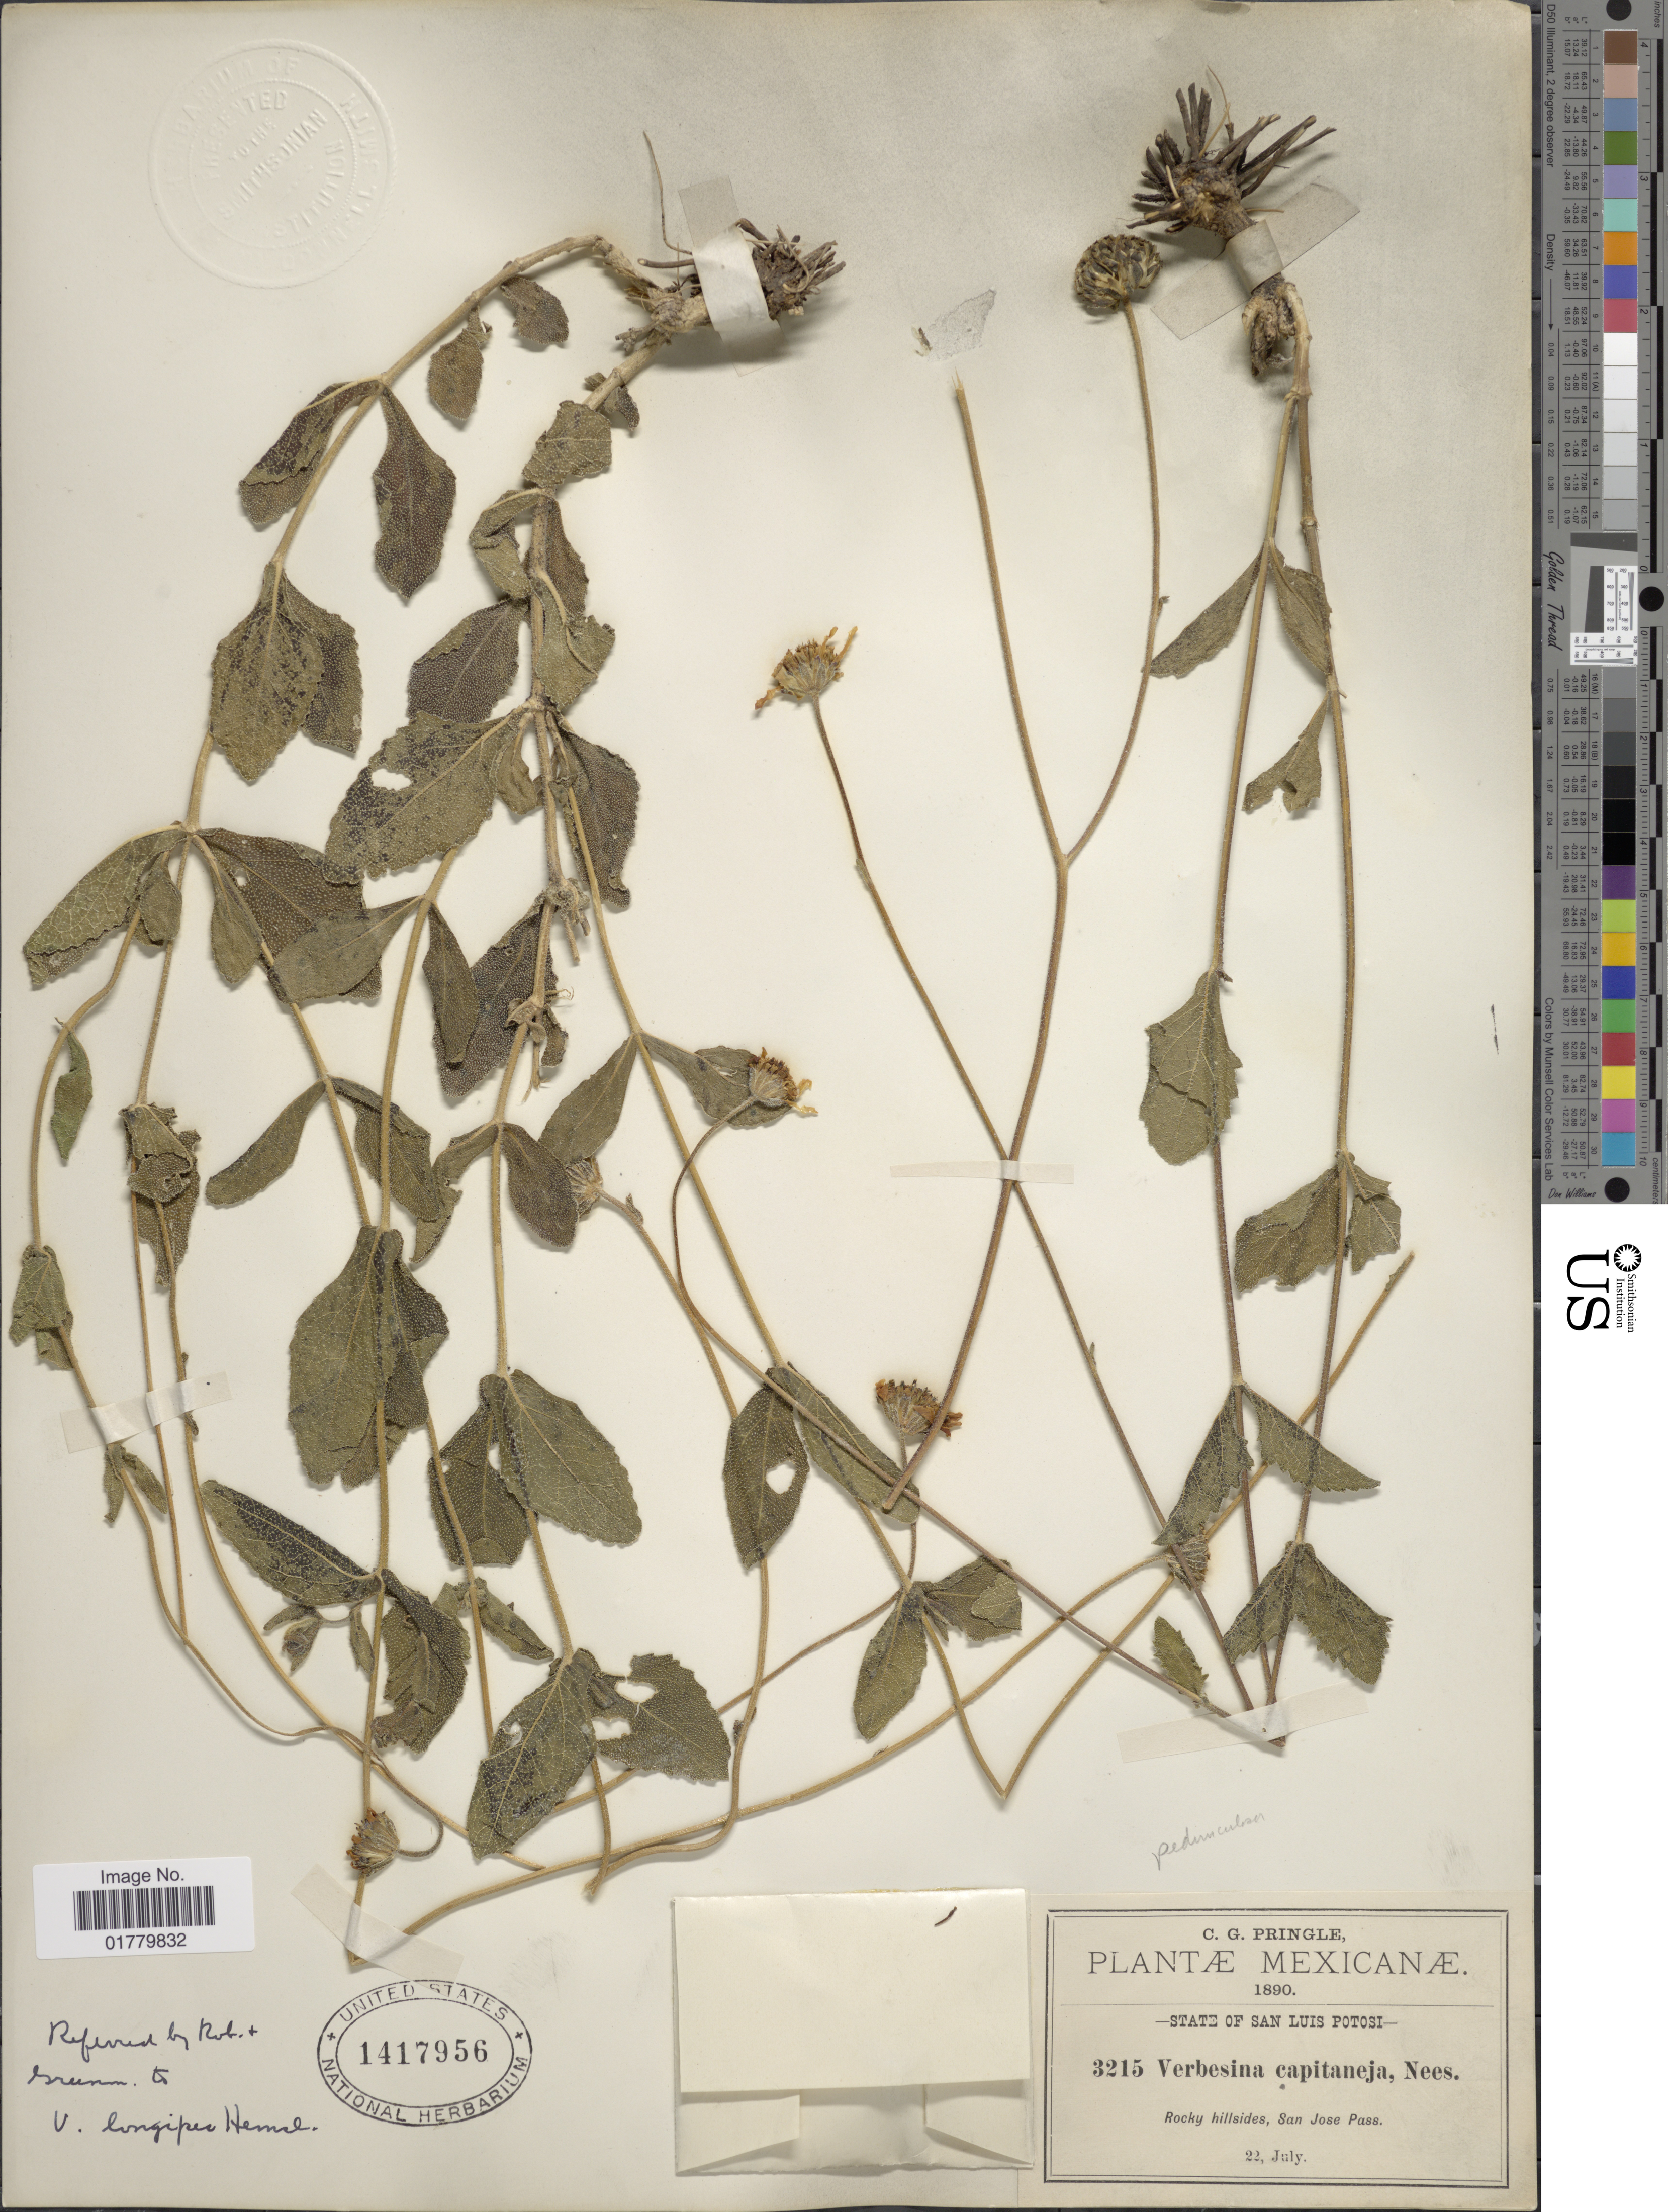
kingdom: Plantae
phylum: Tracheophyta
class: Magnoliopsida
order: Asterales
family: Asteraceae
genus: Verbesina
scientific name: Verbesina longipes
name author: Hemsl.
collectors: C. G. Pringle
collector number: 3215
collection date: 1890-07-22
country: Mexico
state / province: San Luis Potosí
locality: State of San Luis Potosi. Rocky hillsides, San Jose Pass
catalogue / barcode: US 1417956